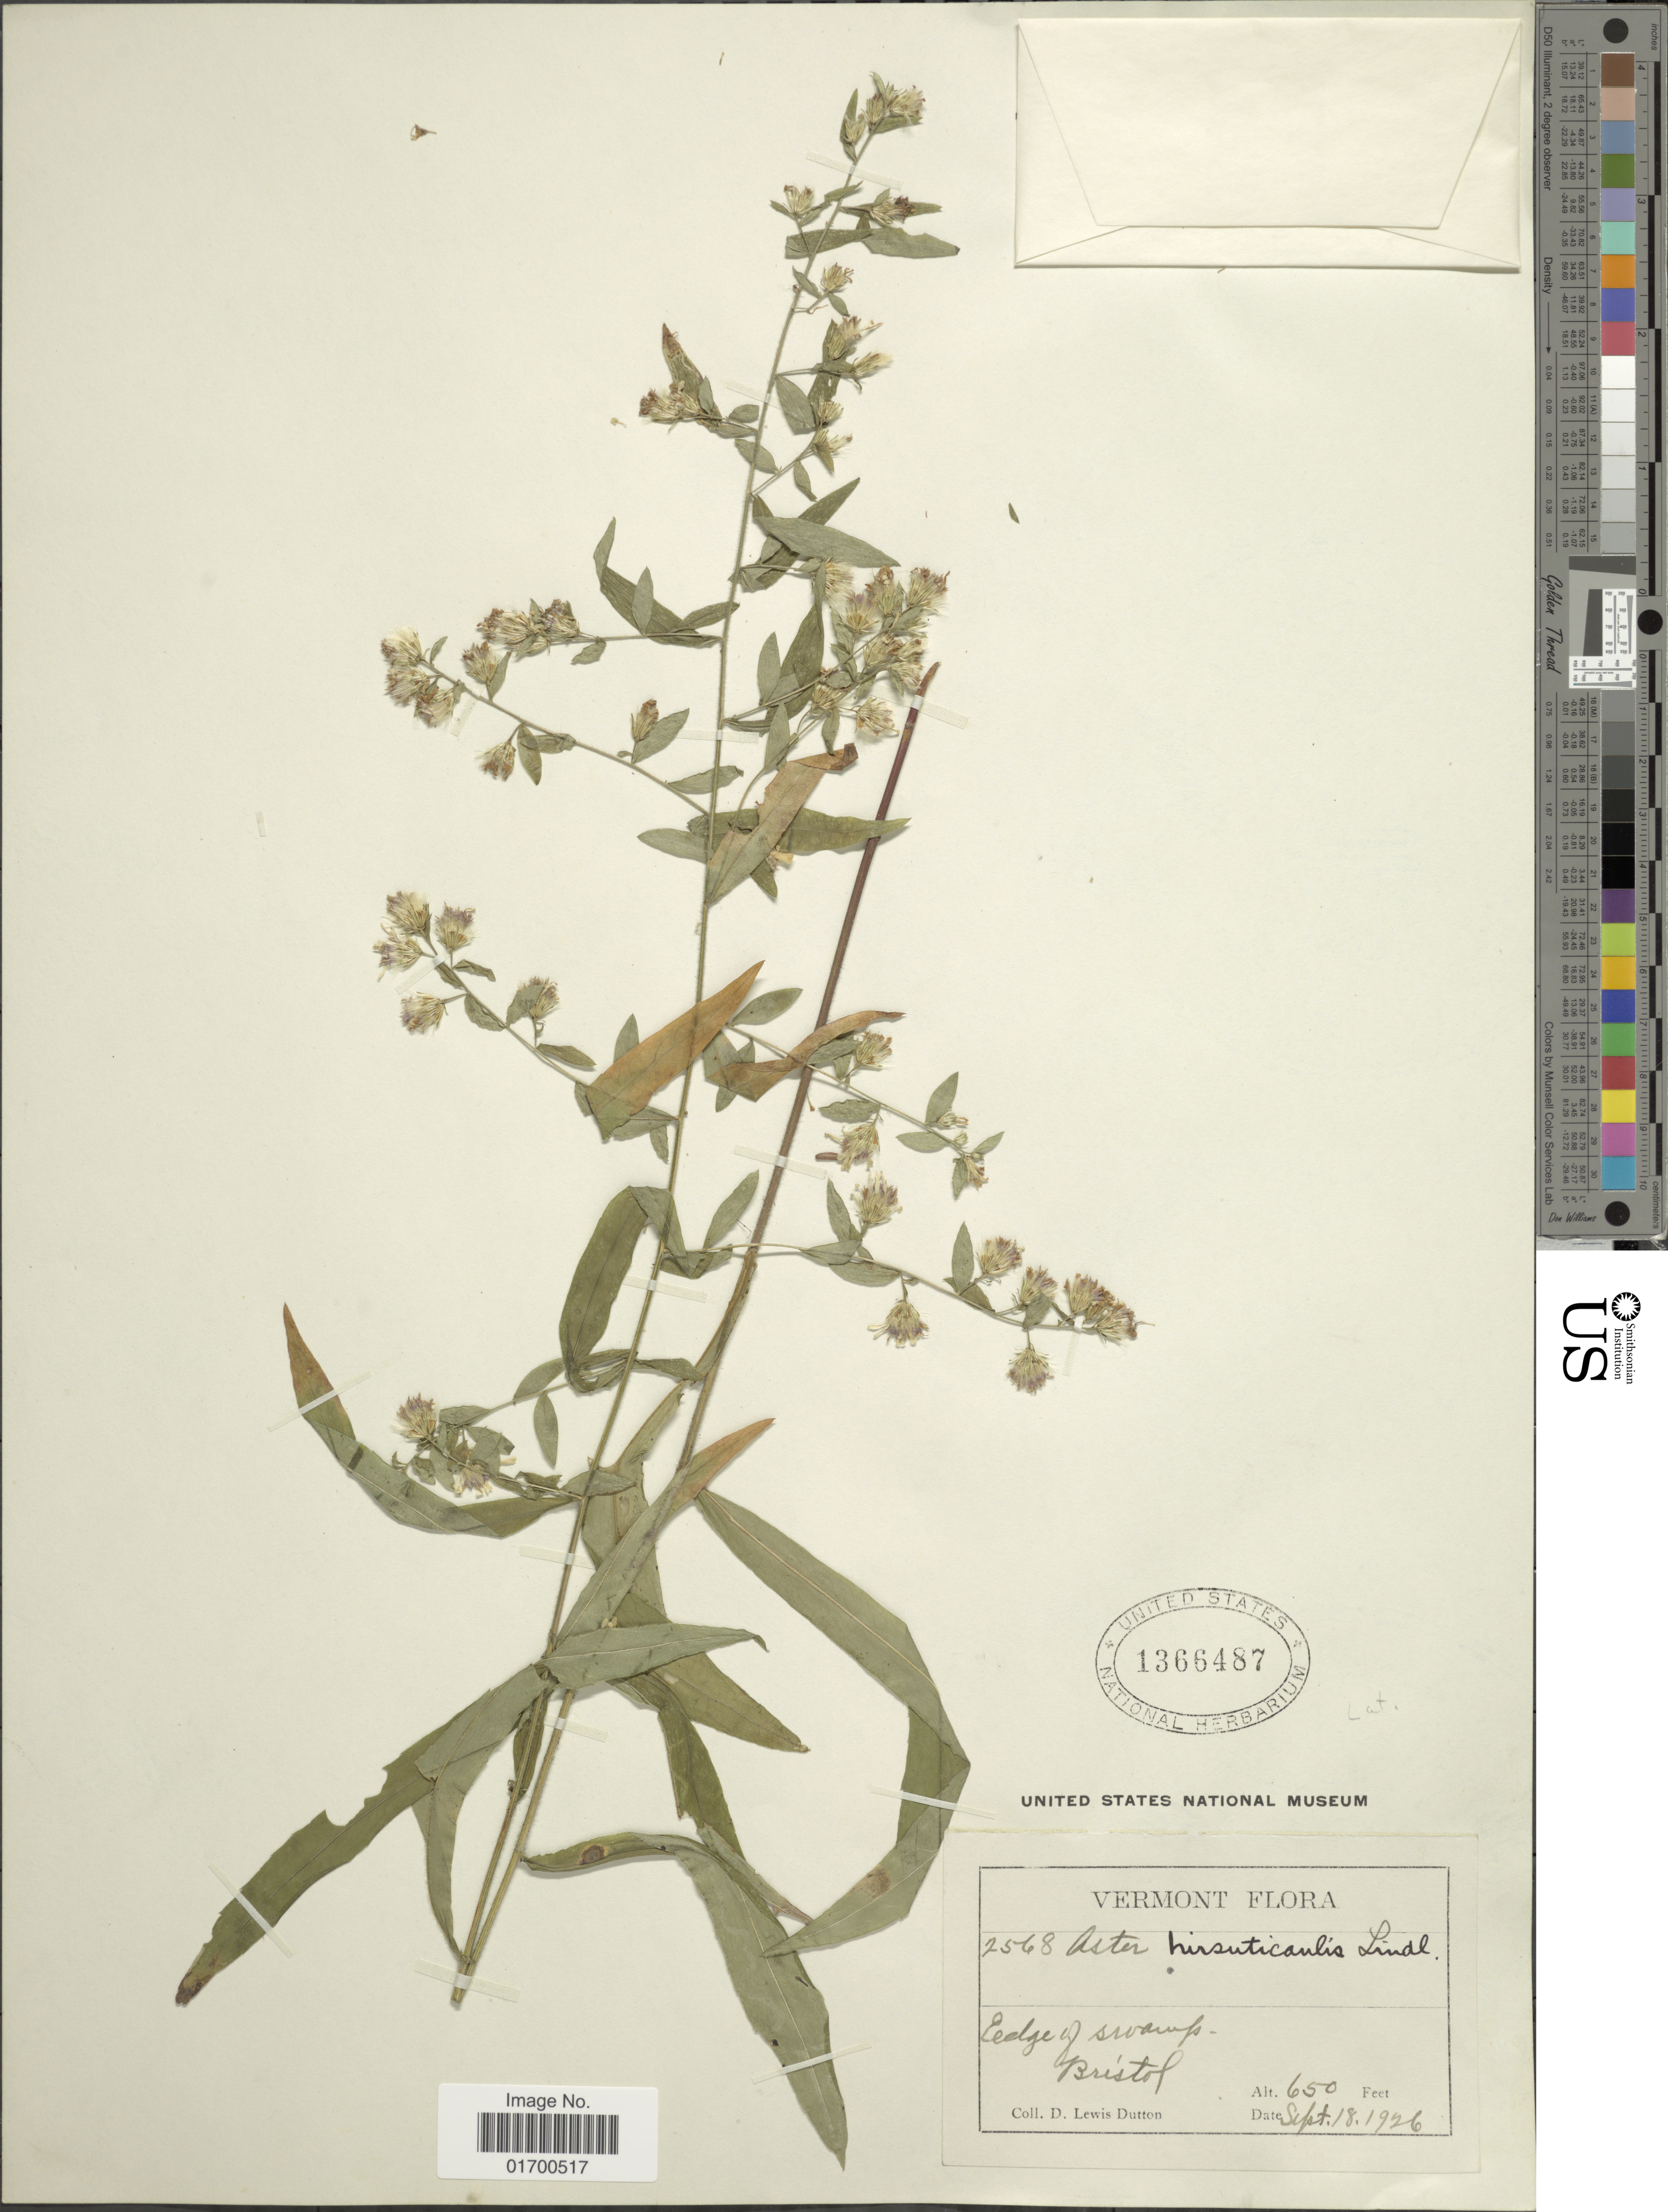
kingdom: Plantae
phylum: Tracheophyta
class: Magnoliopsida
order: Asterales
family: Asteraceae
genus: Symphyotrichum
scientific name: Symphyotrichum lateriflorum var. hirsuticaule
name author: (DC.) G.L. Nesom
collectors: D. Dutton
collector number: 2568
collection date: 1826-09-18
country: United States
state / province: Vermont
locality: Edge of Swamp, Bristol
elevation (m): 198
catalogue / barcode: US 1366487